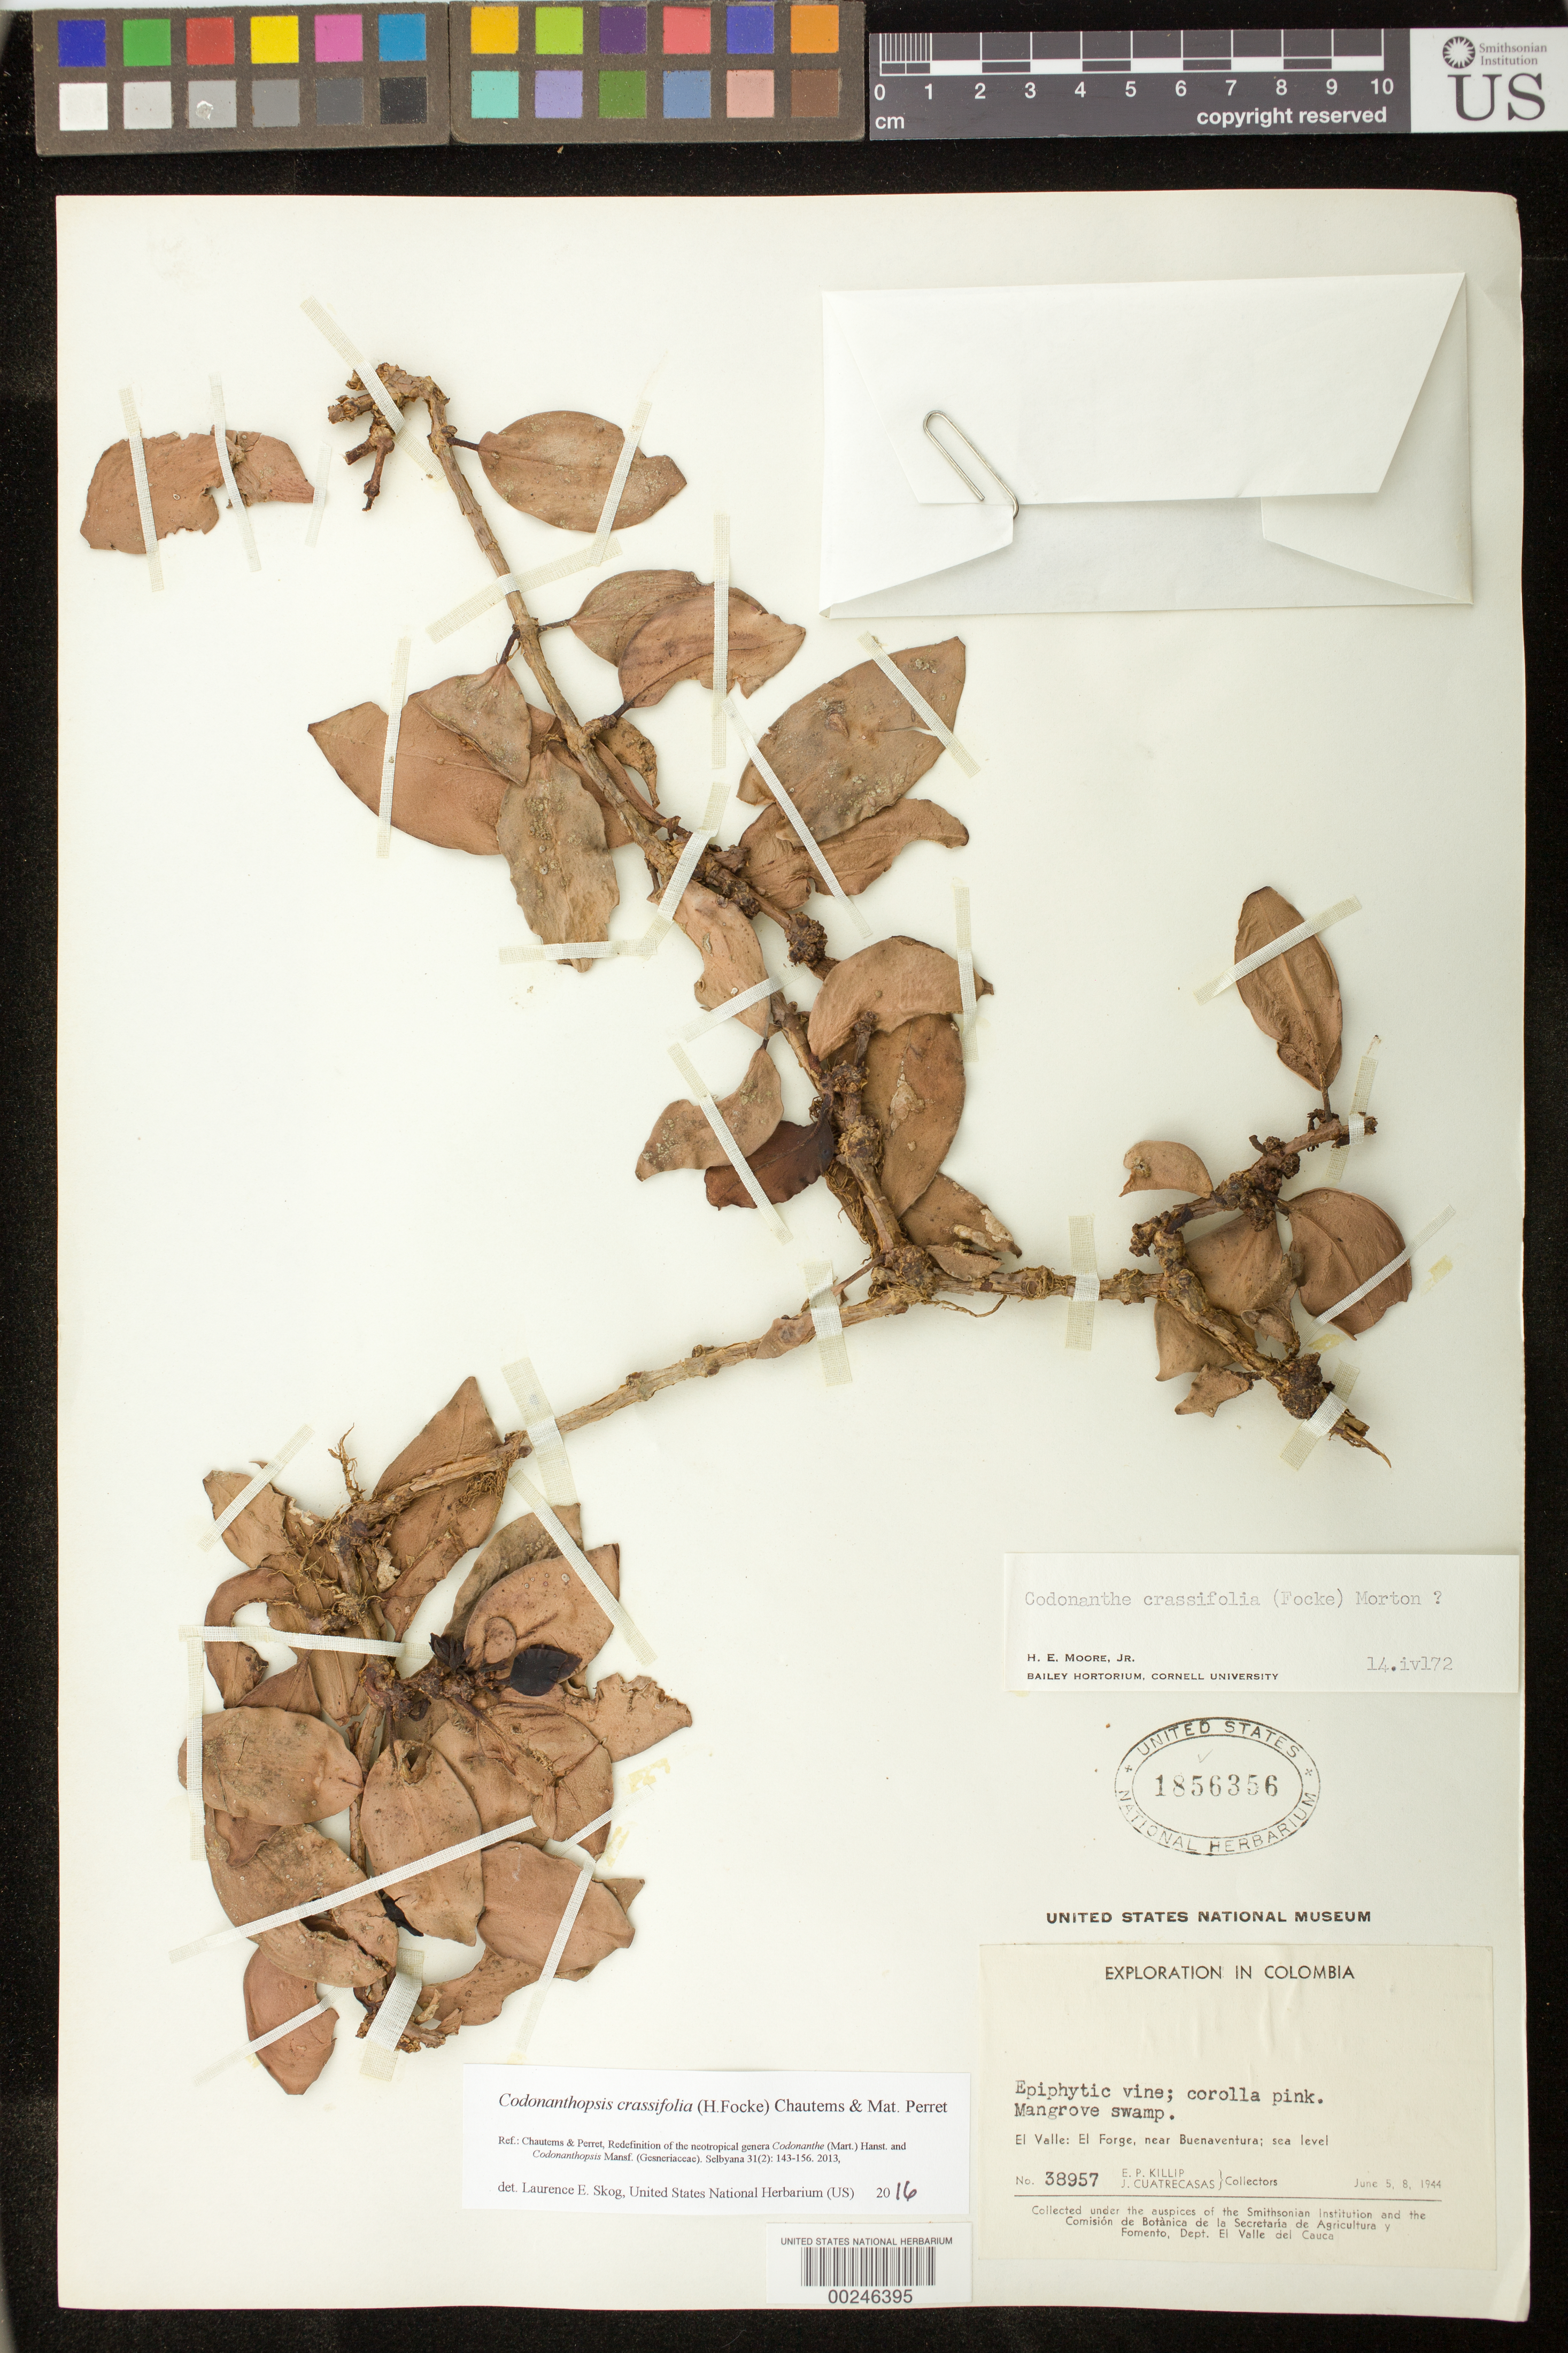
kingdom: Plantae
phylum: Tracheophyta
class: Magnoliopsida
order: Lamiales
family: Gesneriaceae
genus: Codonanthopsis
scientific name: Codonanthopsis crassifolia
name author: (H. Focke) Chautems & Mat.Perret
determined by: Skog, Laurence E.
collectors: E. P. Killip & J. Cuatrecasas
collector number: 38957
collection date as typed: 5-8 Jun 1944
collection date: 1944-06-05/1944-06-08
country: Colombia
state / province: Valle del Cauca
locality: El Forge, near Buenaventura, sea level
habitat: Mangrove swamp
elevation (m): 0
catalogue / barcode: US 1856356